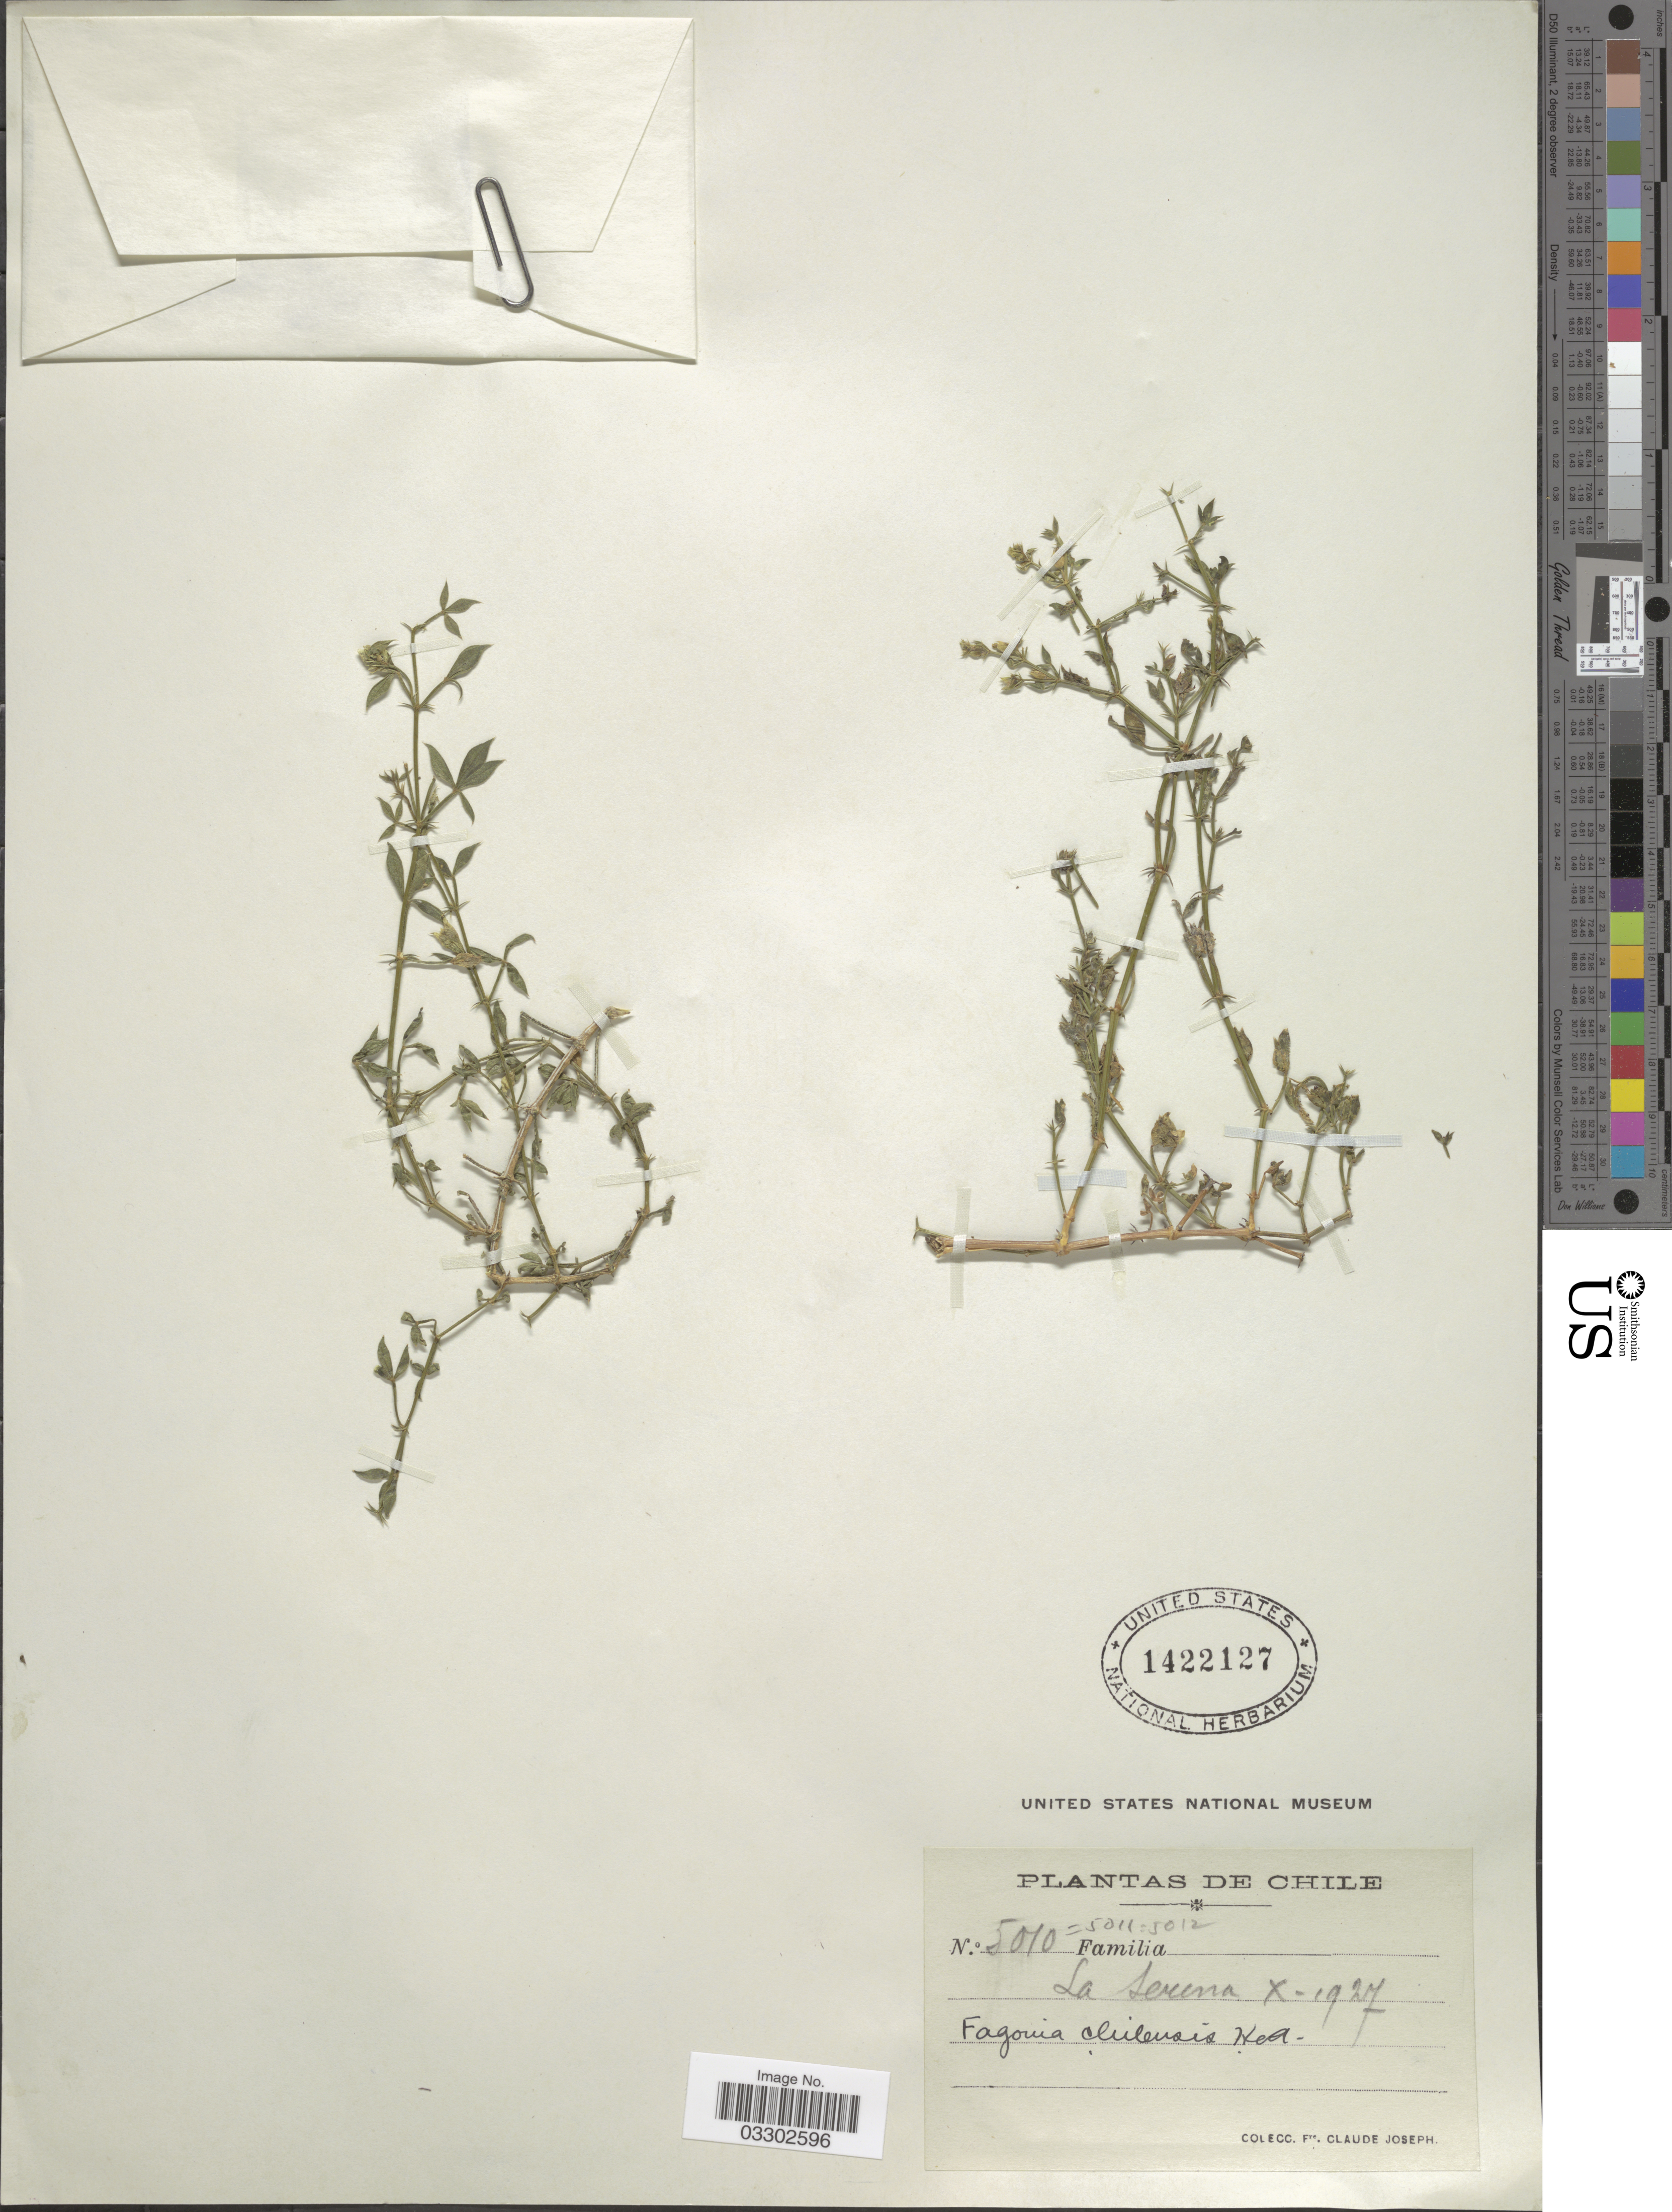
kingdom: Plantae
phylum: Tracheophyta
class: Magnoliopsida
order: Zygophyllales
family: Zygophyllaceae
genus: Fagonia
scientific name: Fagonia chilensis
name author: Hook. & Arn.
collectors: Bro. Claude-Joseph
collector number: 5010/5011/5012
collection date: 1927-10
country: Chile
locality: La Serena.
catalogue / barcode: US 1422127